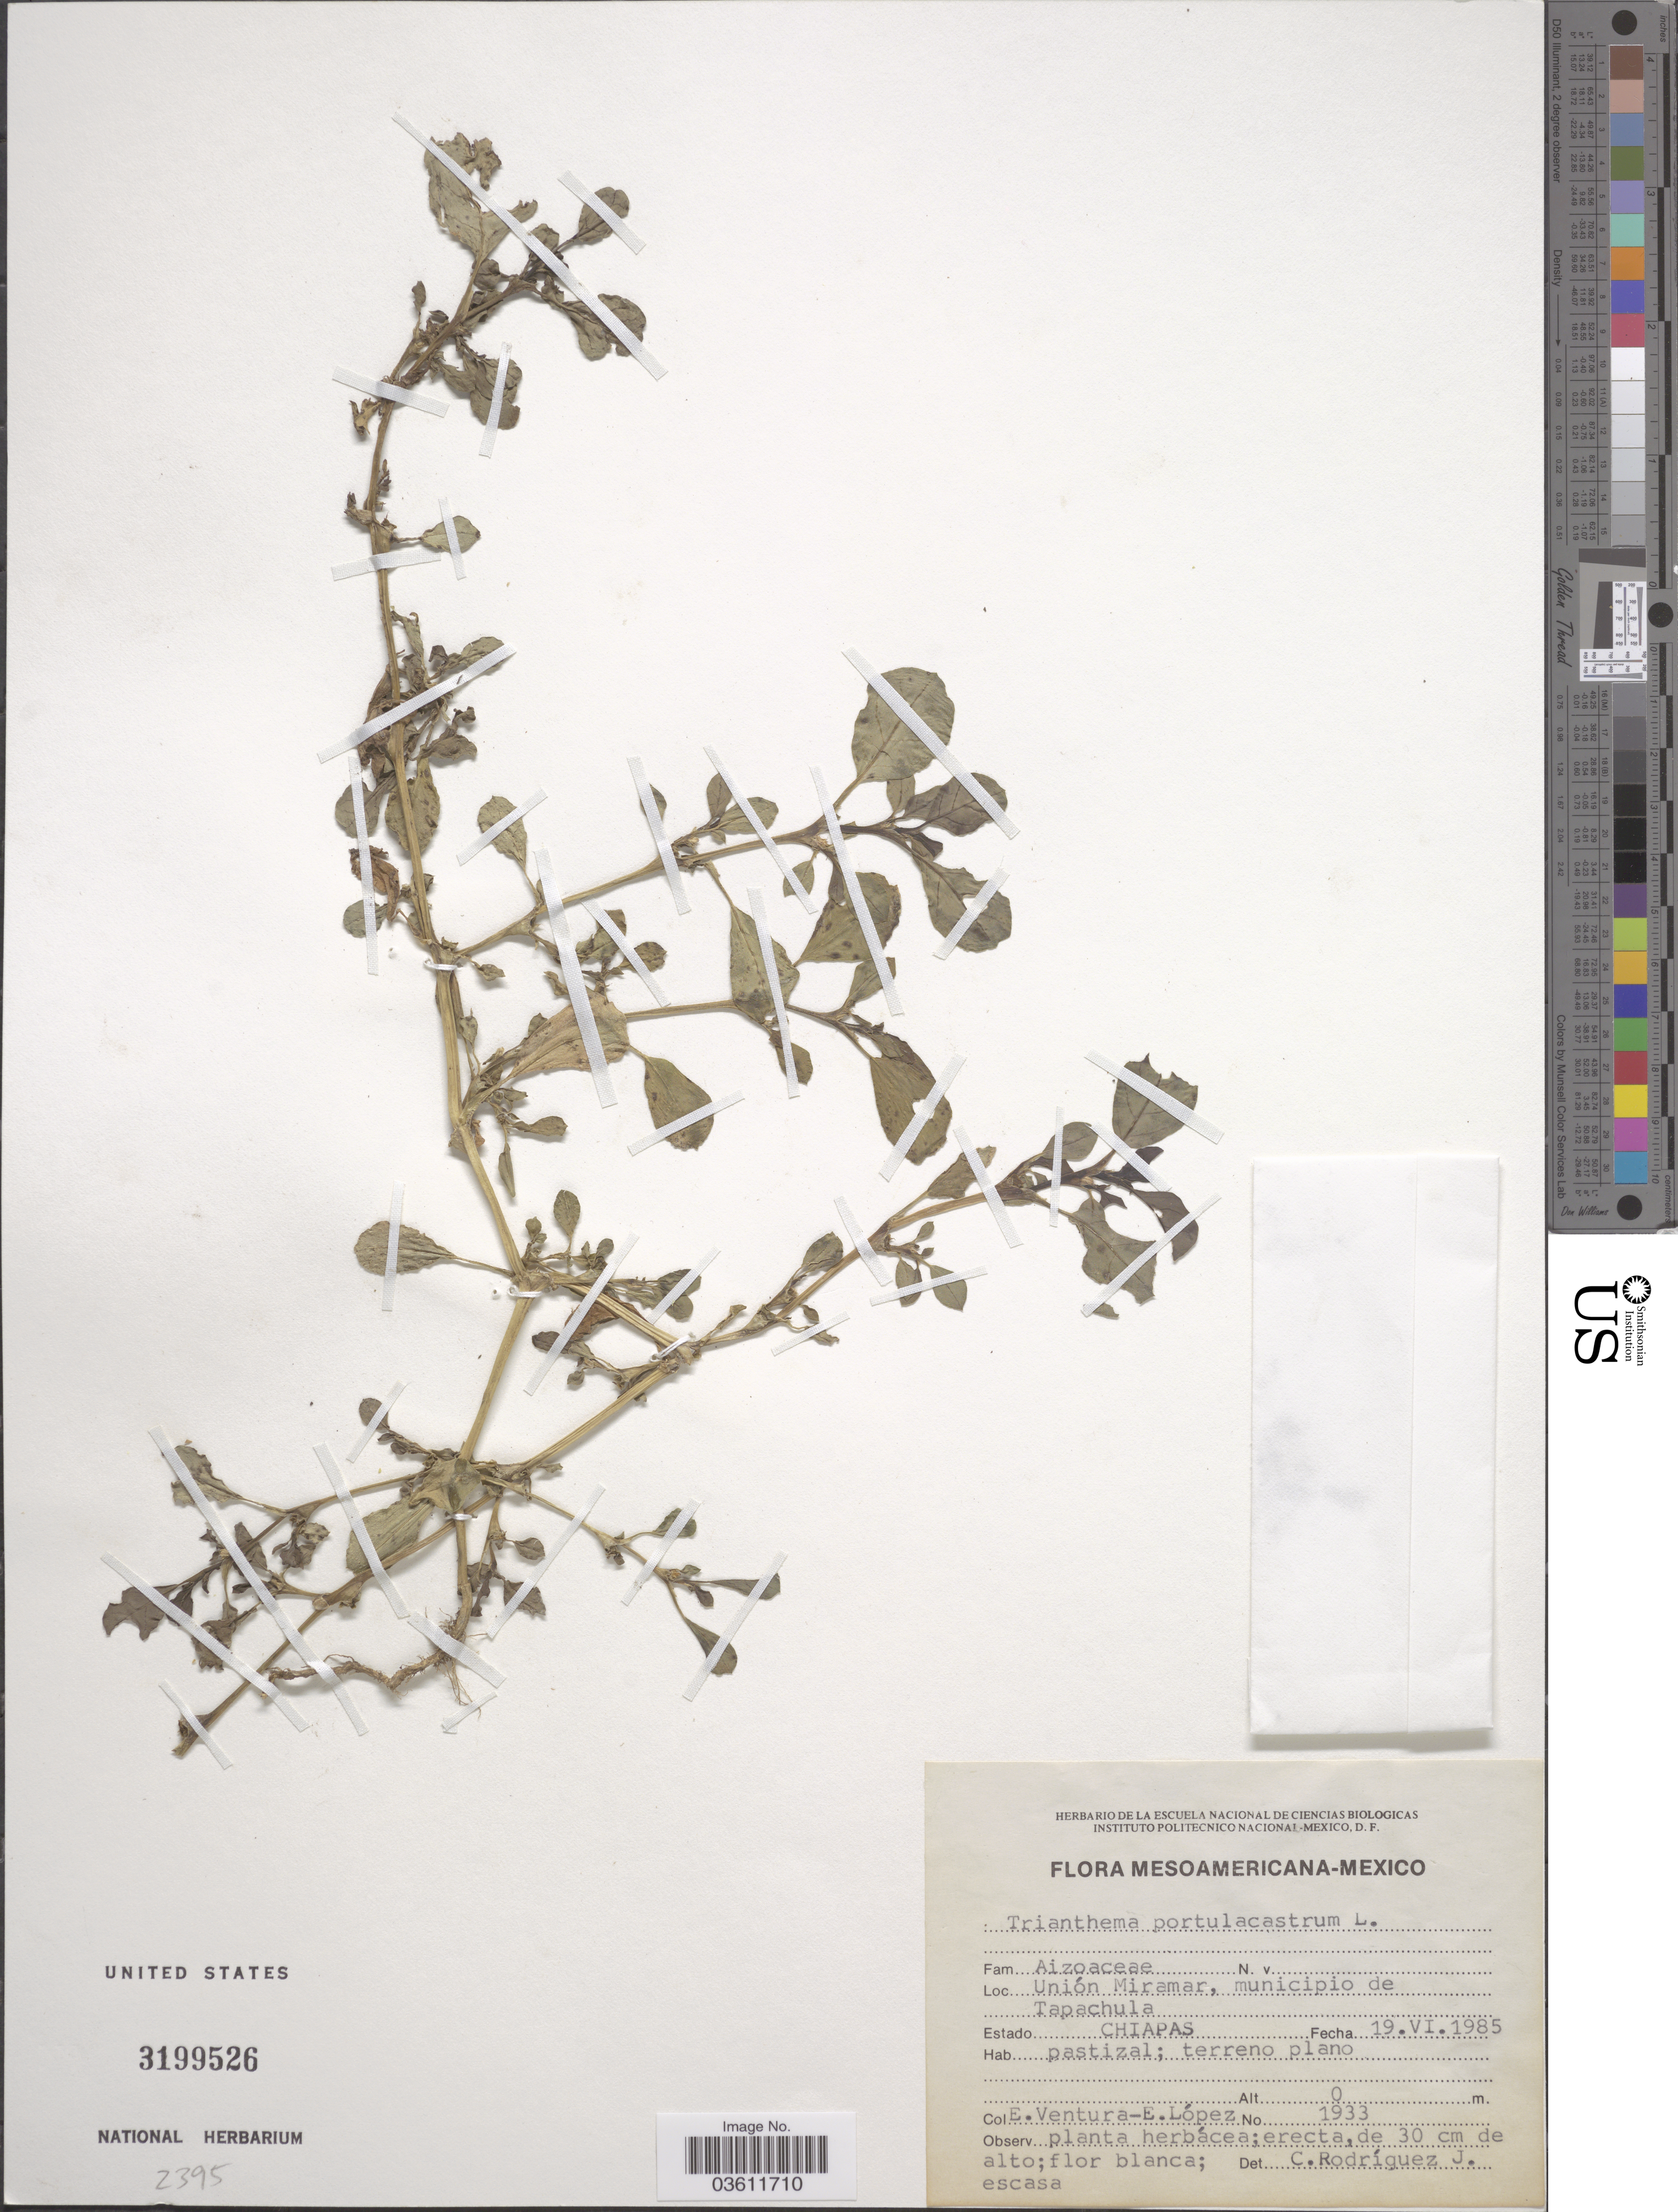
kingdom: Plantae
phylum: Tracheophyta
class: Magnoliopsida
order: Caryophyllales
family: Aizoaceae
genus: Trianthema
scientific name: Trianthema portulacastrum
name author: L.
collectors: E. Ventura & E. López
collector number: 1933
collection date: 1985-06-19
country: Mexico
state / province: Chiapas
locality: Unión Miramar, municipio de Tapachula.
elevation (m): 0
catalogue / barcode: US 3199526